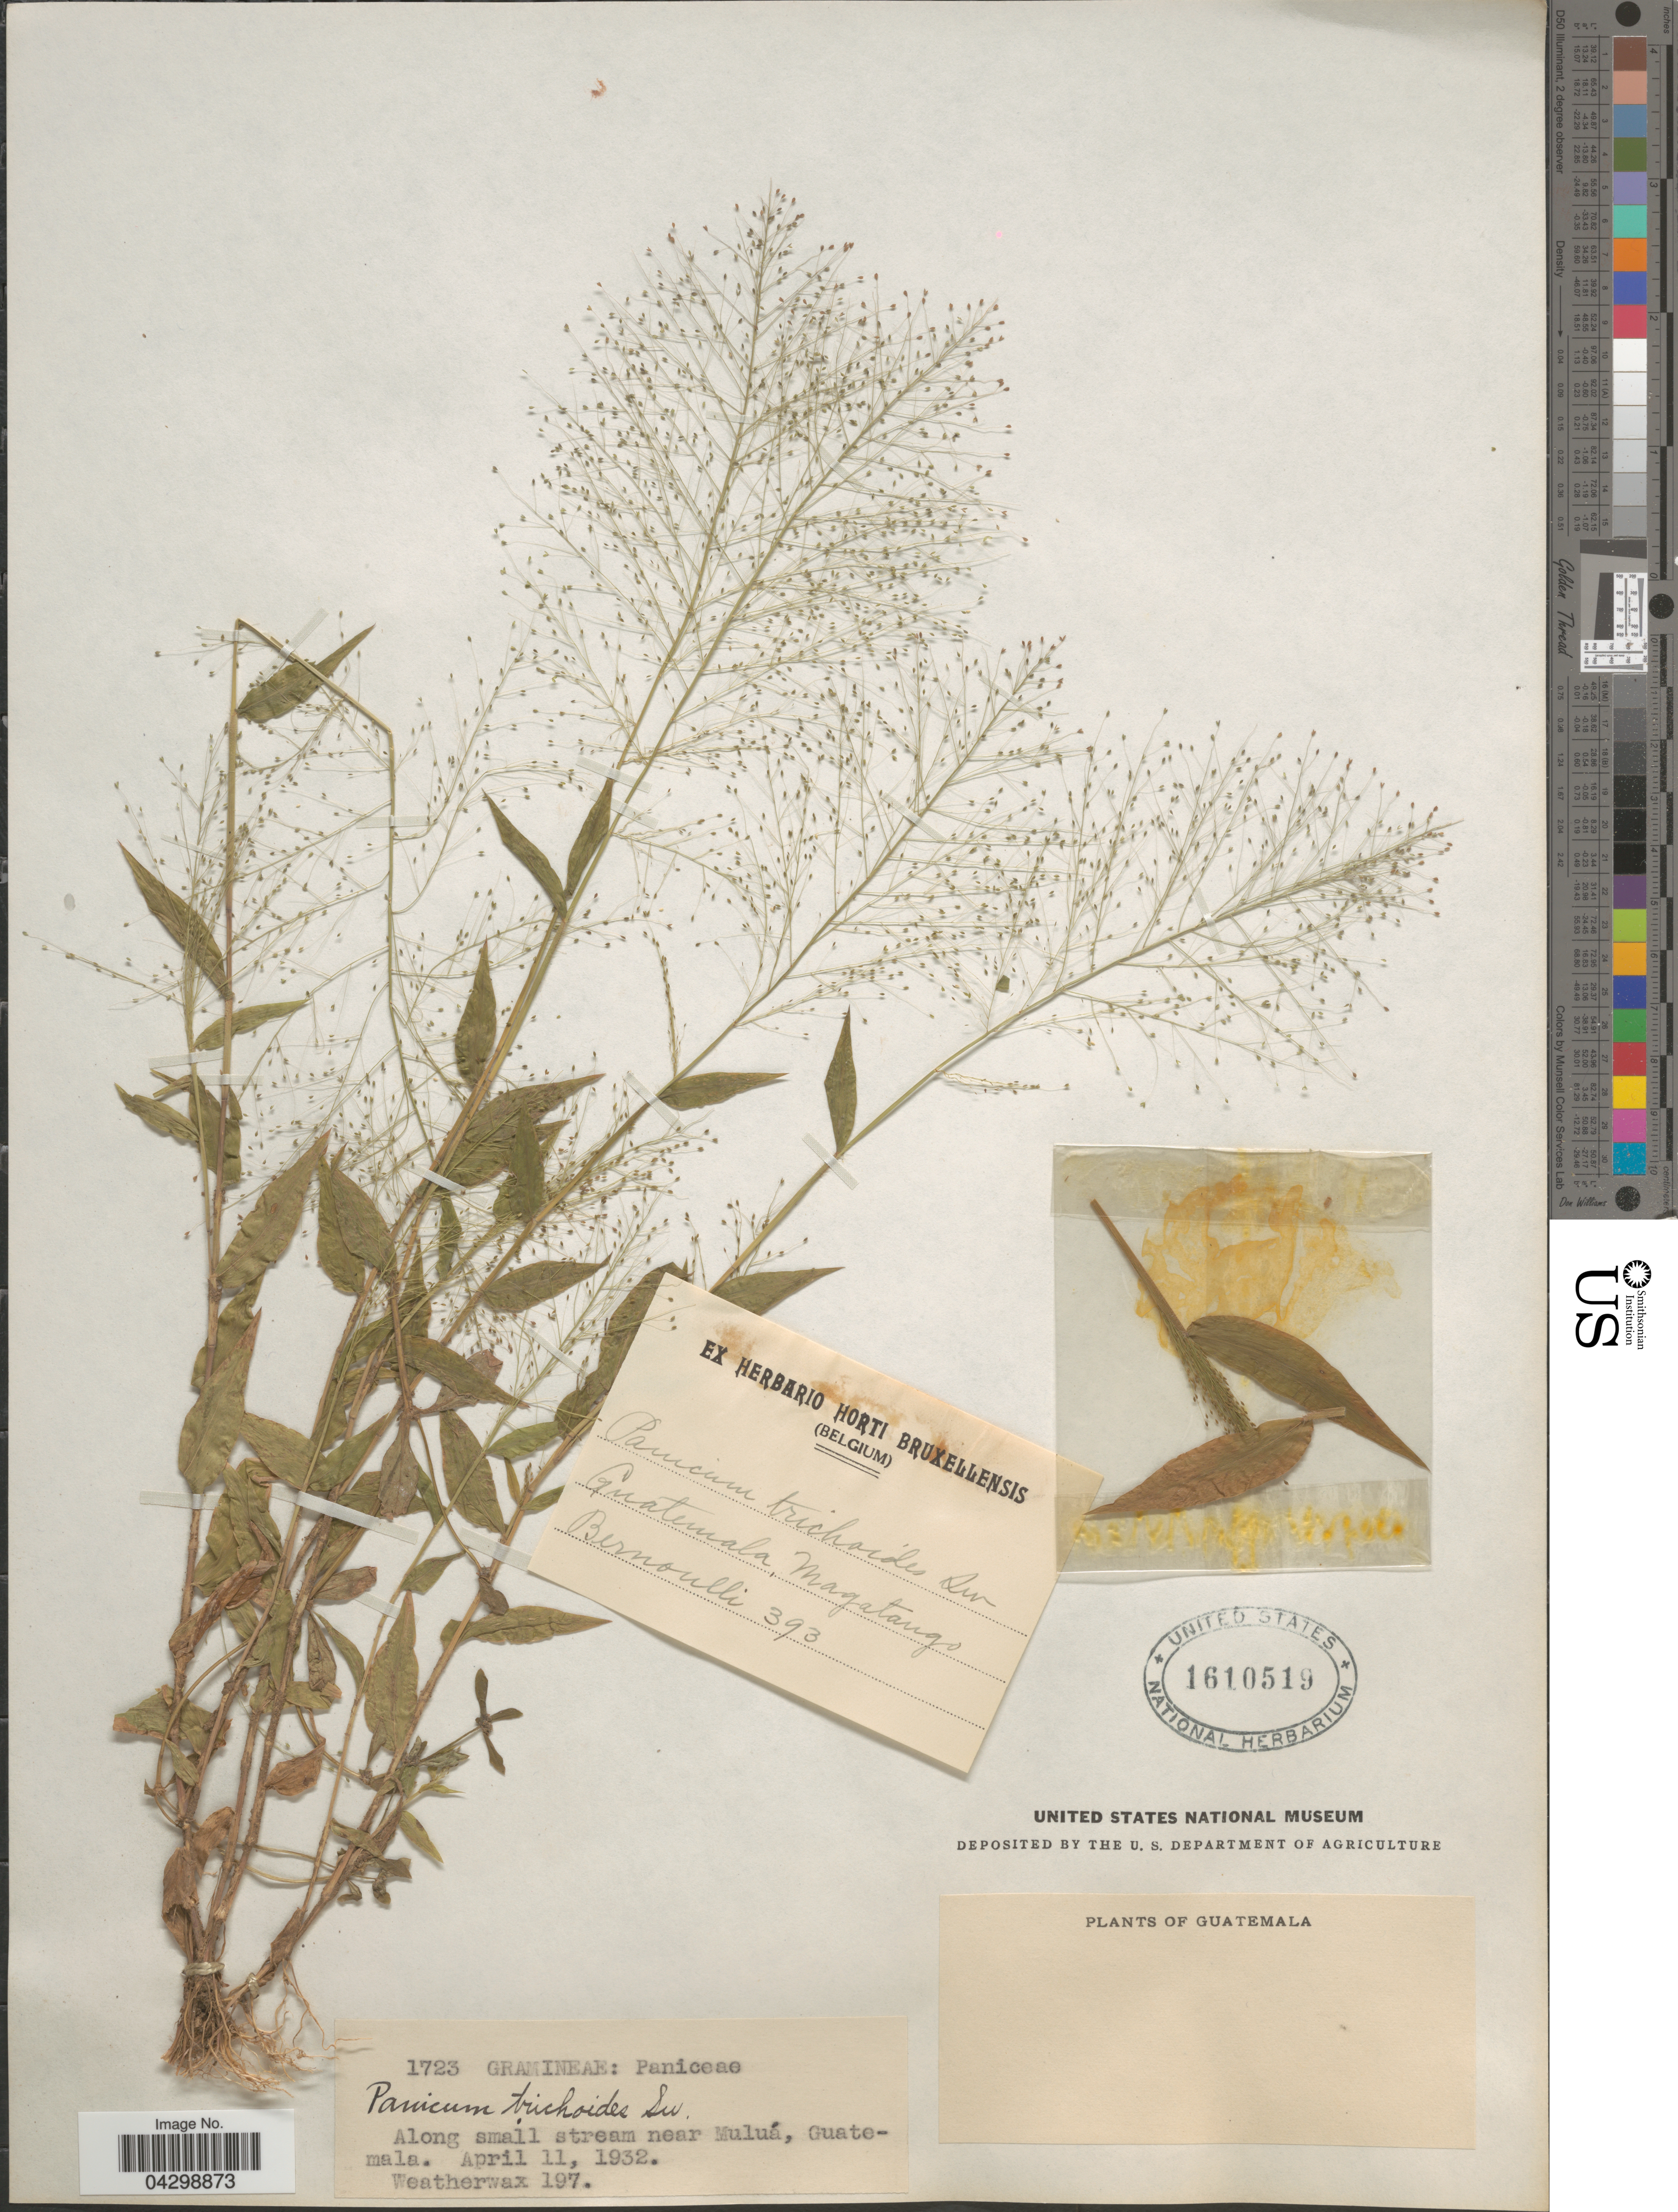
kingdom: Plantae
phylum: Tracheophyta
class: Liliopsida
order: Poales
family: Poaceae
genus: Panicum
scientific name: Panicum trichoides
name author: Sw.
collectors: Bernoulli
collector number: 393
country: Guatemala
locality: Magatango.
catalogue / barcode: US 1610519-2